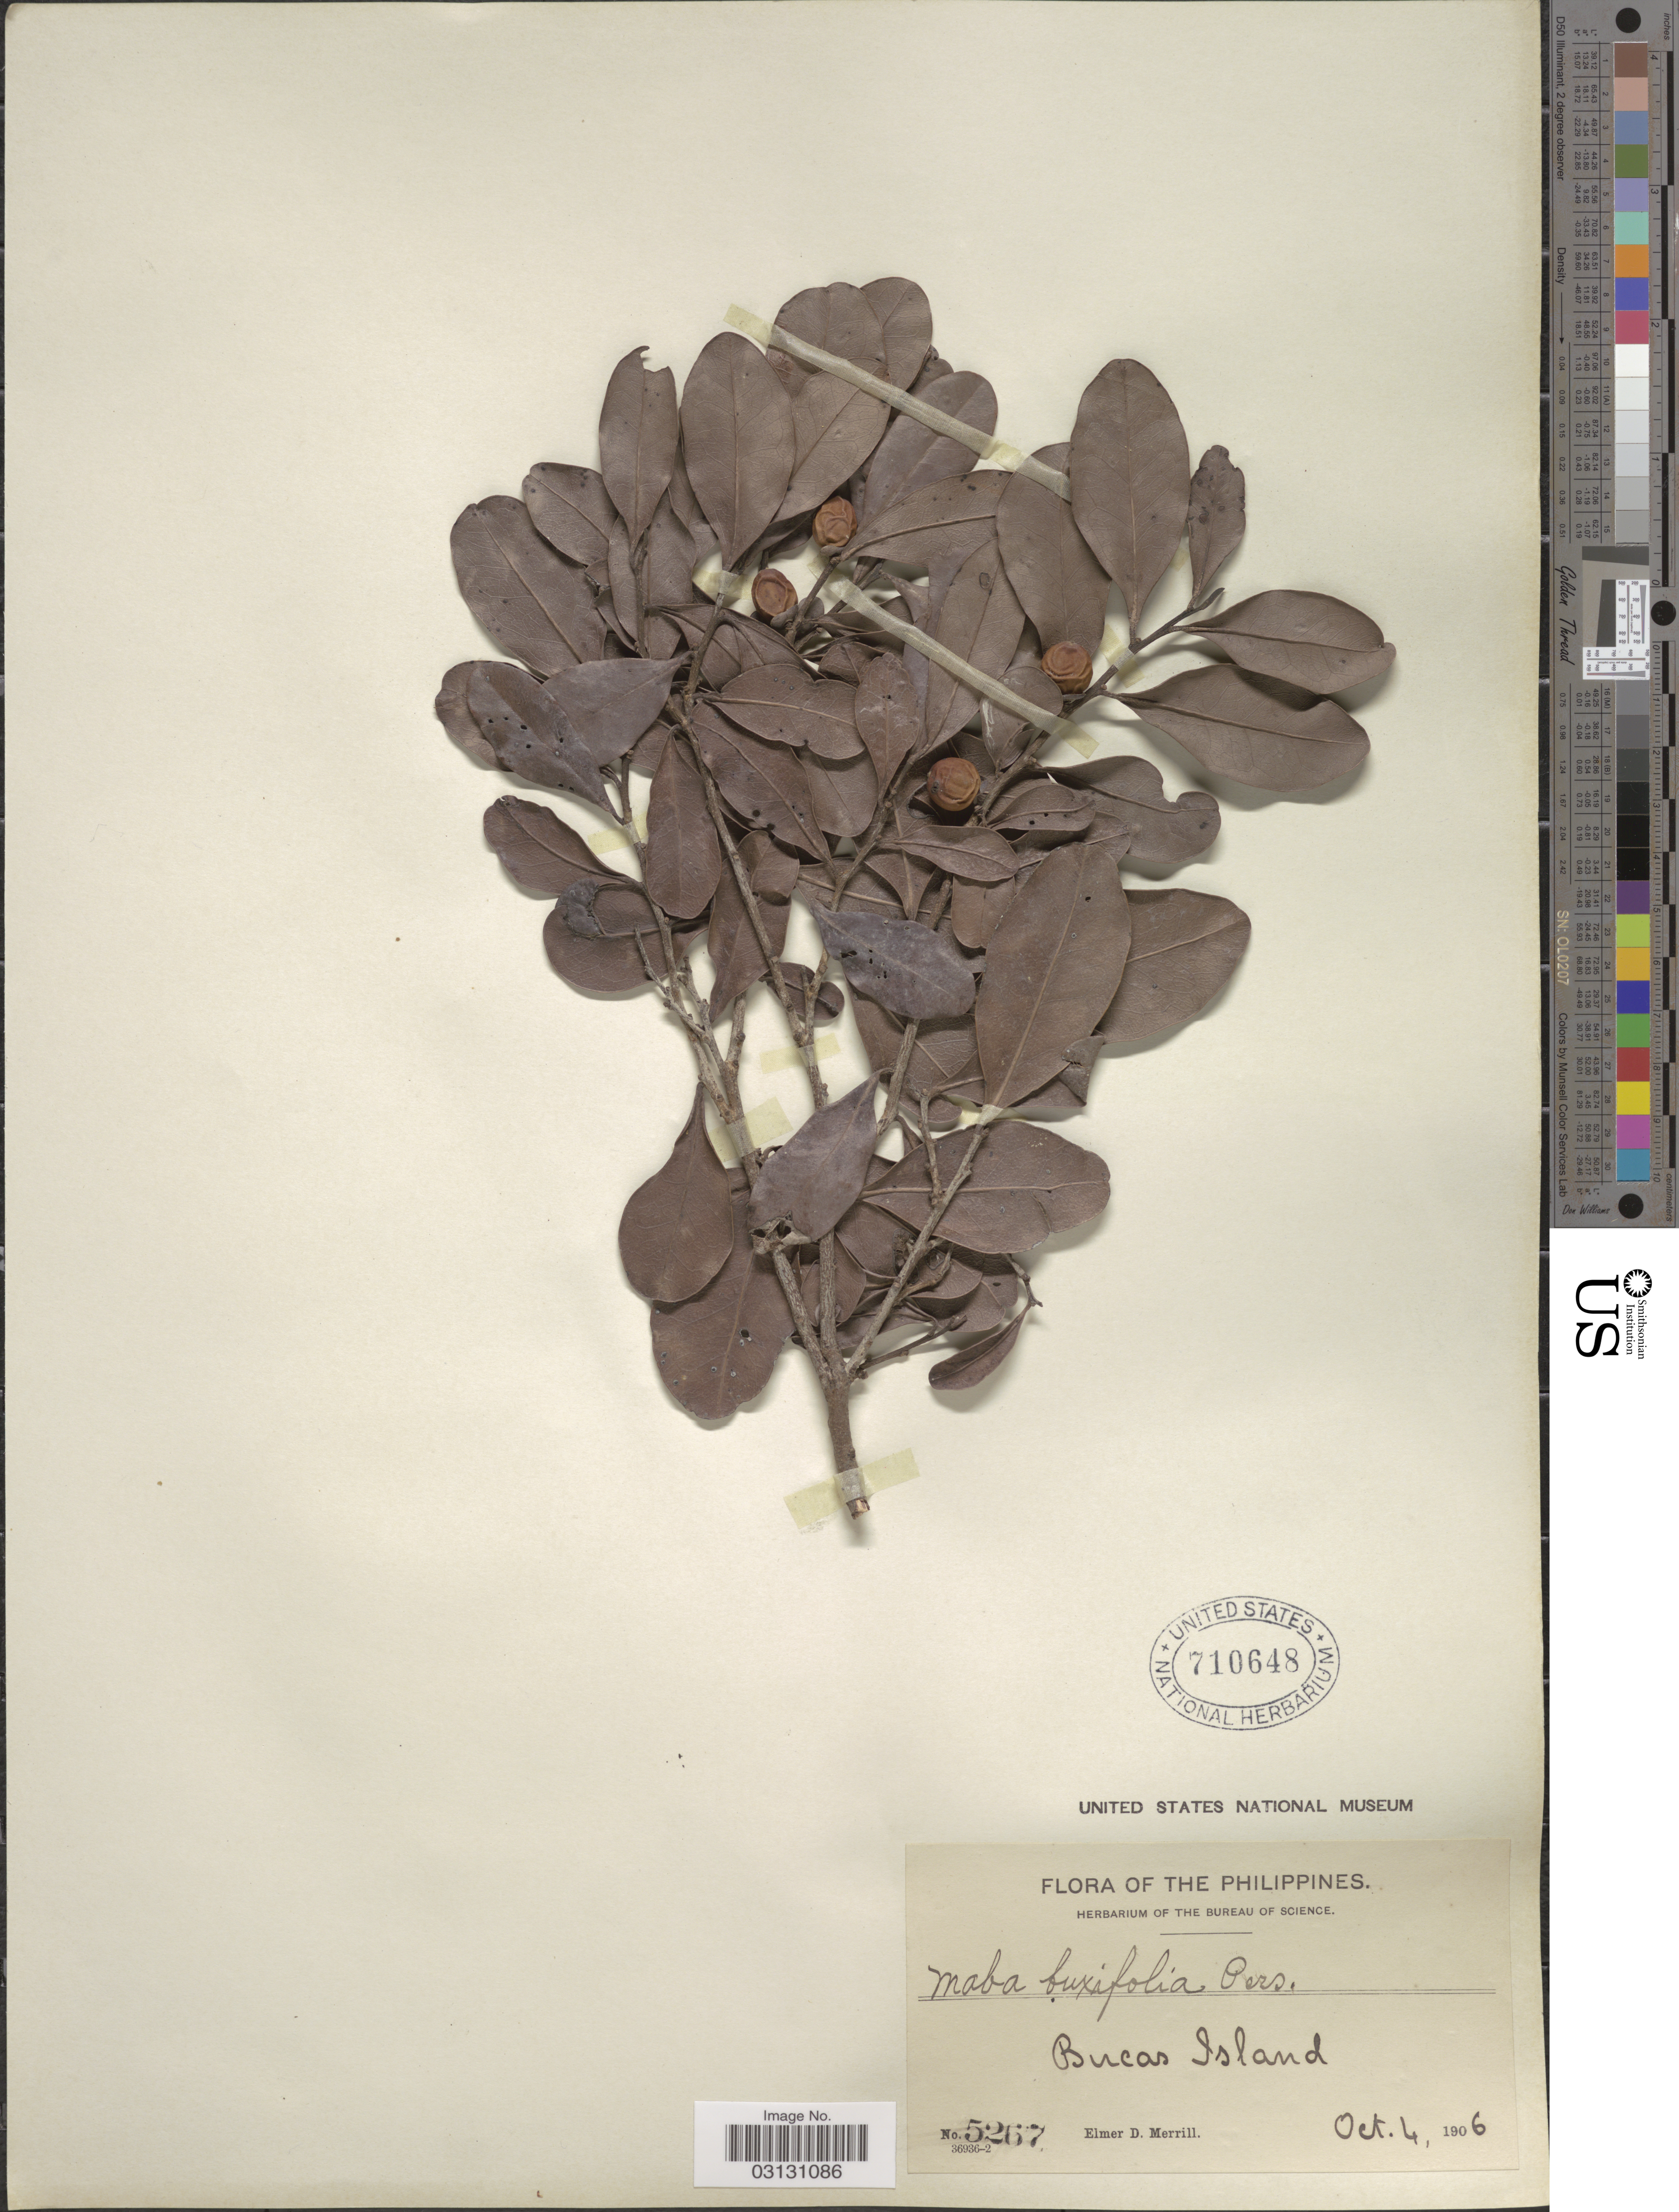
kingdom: Plantae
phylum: Tracheophyta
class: Magnoliopsida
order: Ericales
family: Ebenaceae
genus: Diospyros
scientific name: Diospyros ferrea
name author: (Willd.) Bakh.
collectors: E. D. Merrill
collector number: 5267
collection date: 1906-10-04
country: Philippines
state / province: Caraga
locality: Bucas Island.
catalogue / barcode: US 710648